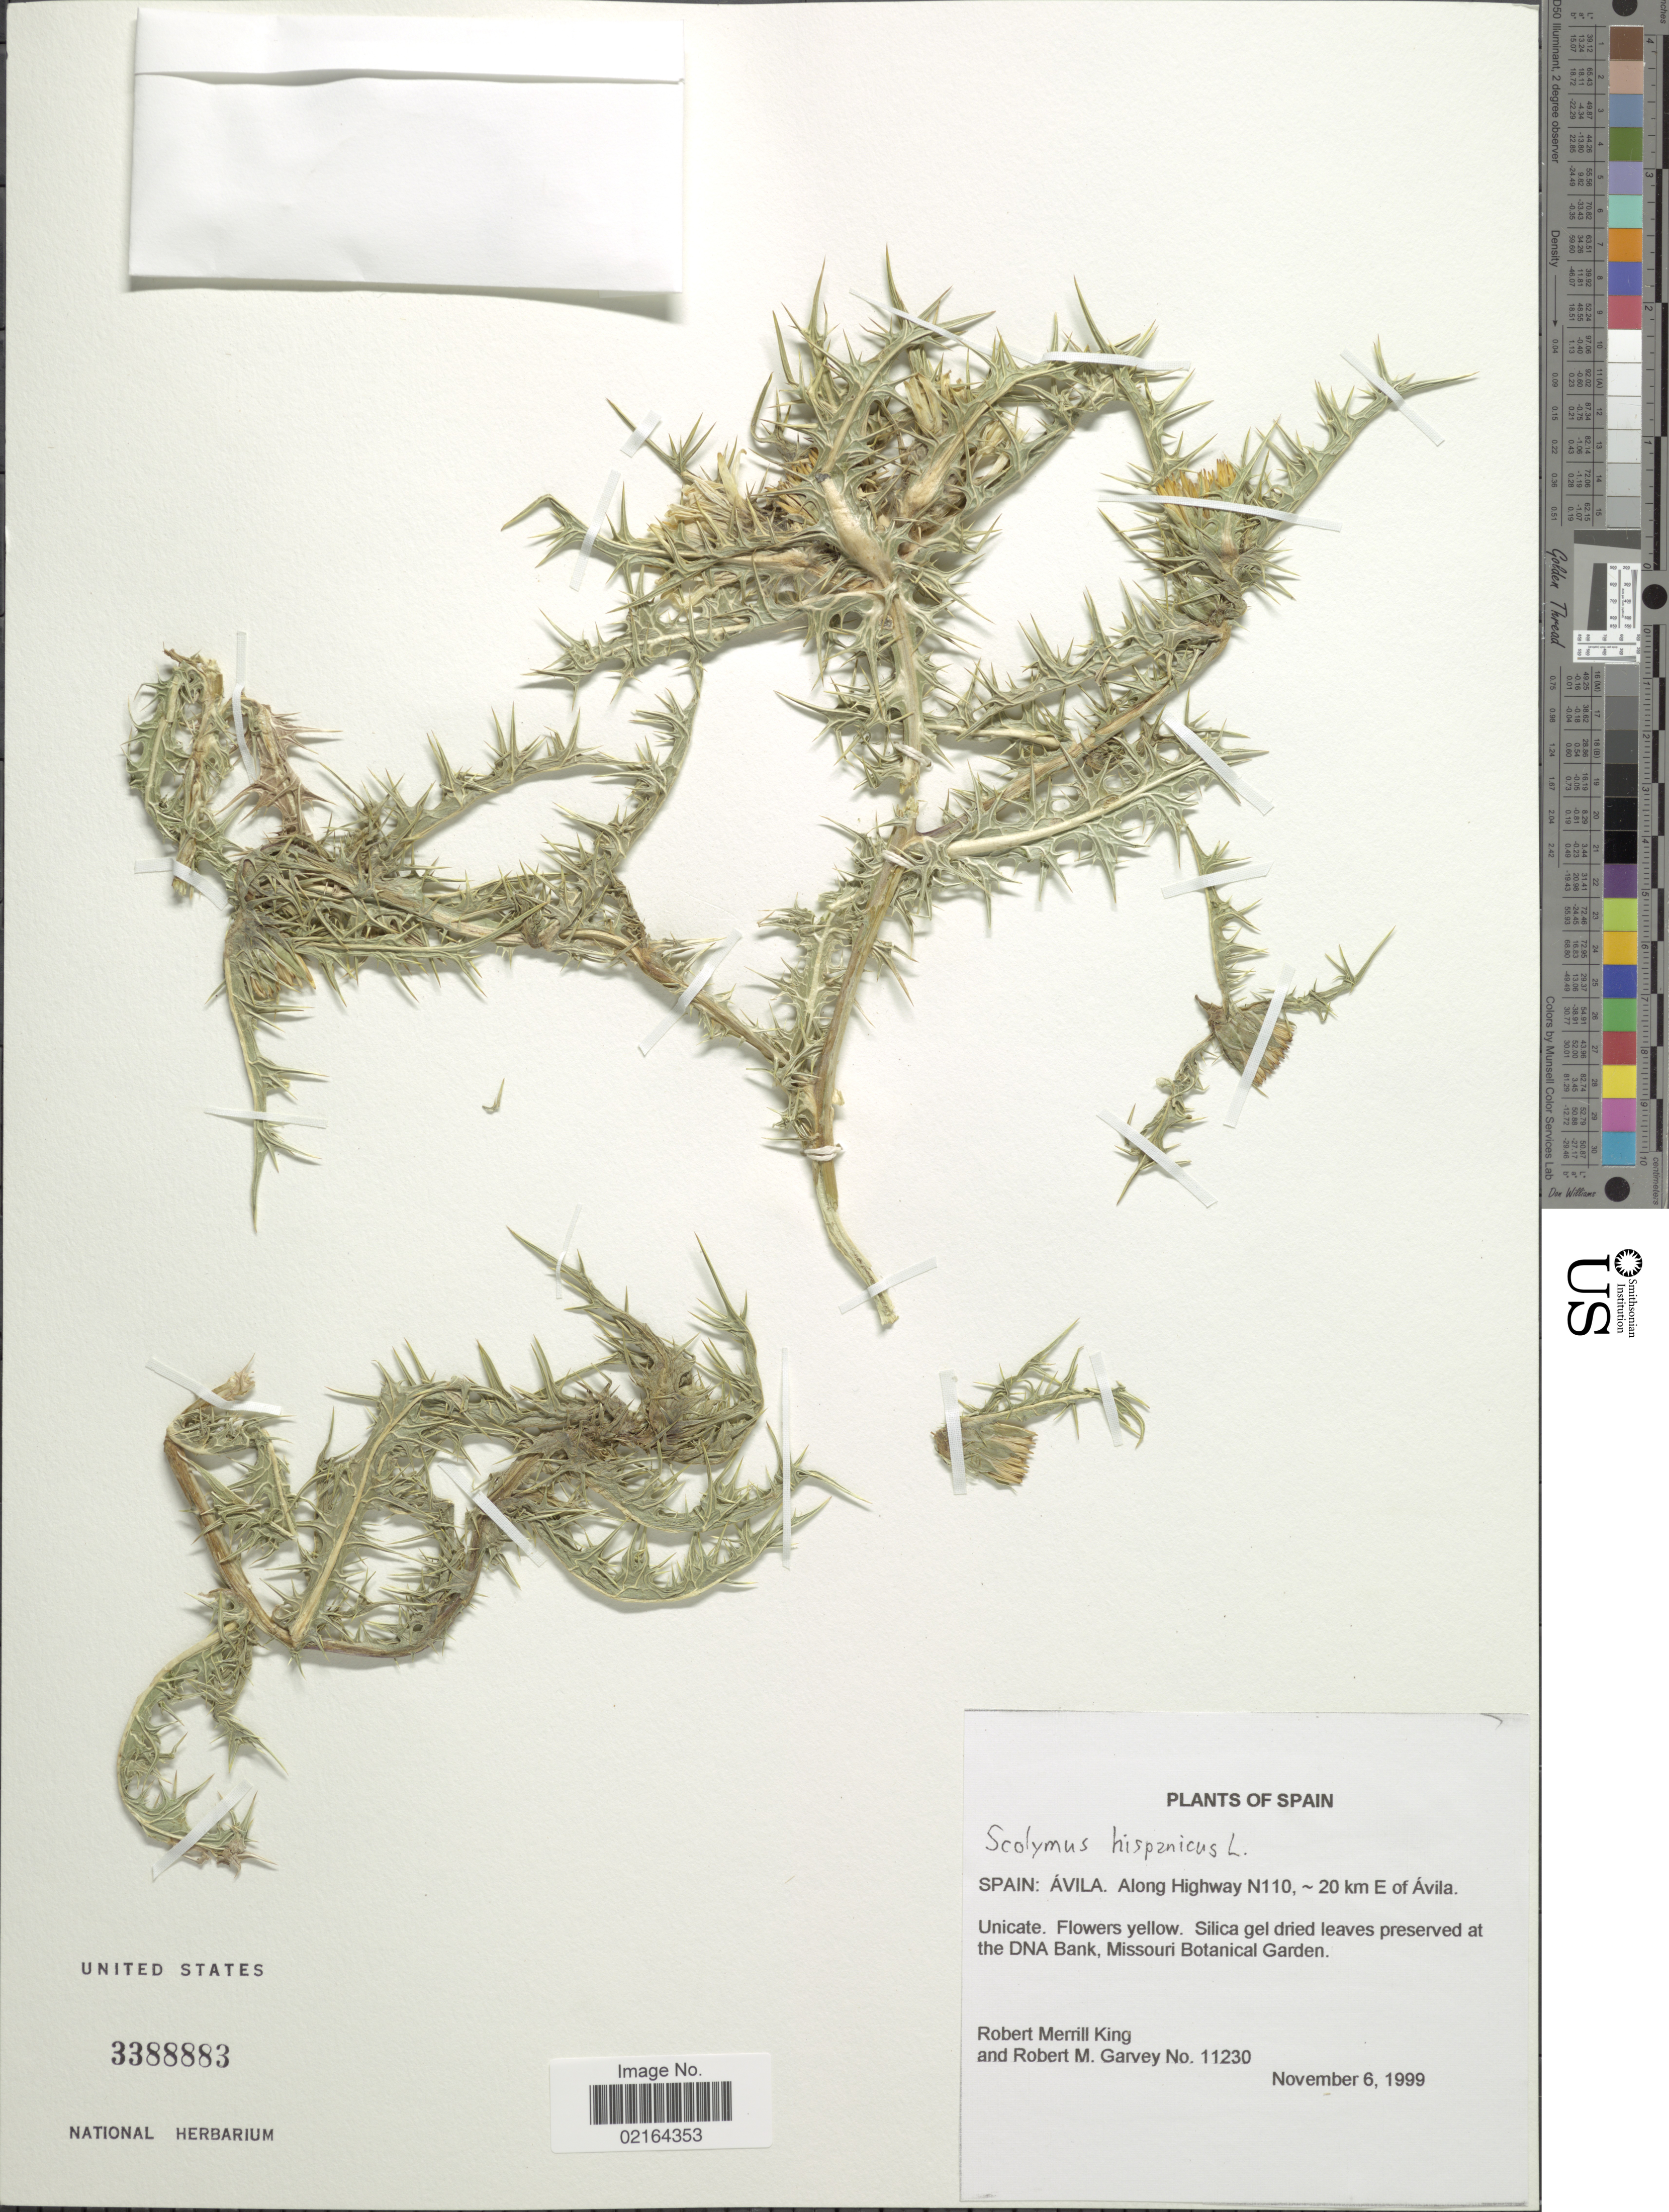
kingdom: Plantae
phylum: Tracheophyta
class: Magnoliopsida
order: Asterales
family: Asteraceae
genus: Scolymus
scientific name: Scolymus hispanicus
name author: L.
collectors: R. M. King & R. Garvey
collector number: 11230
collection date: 1999-11-06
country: Spain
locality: Spain: Avila, Along Highway N110, 20 km E of Avila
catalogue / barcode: US 3388883